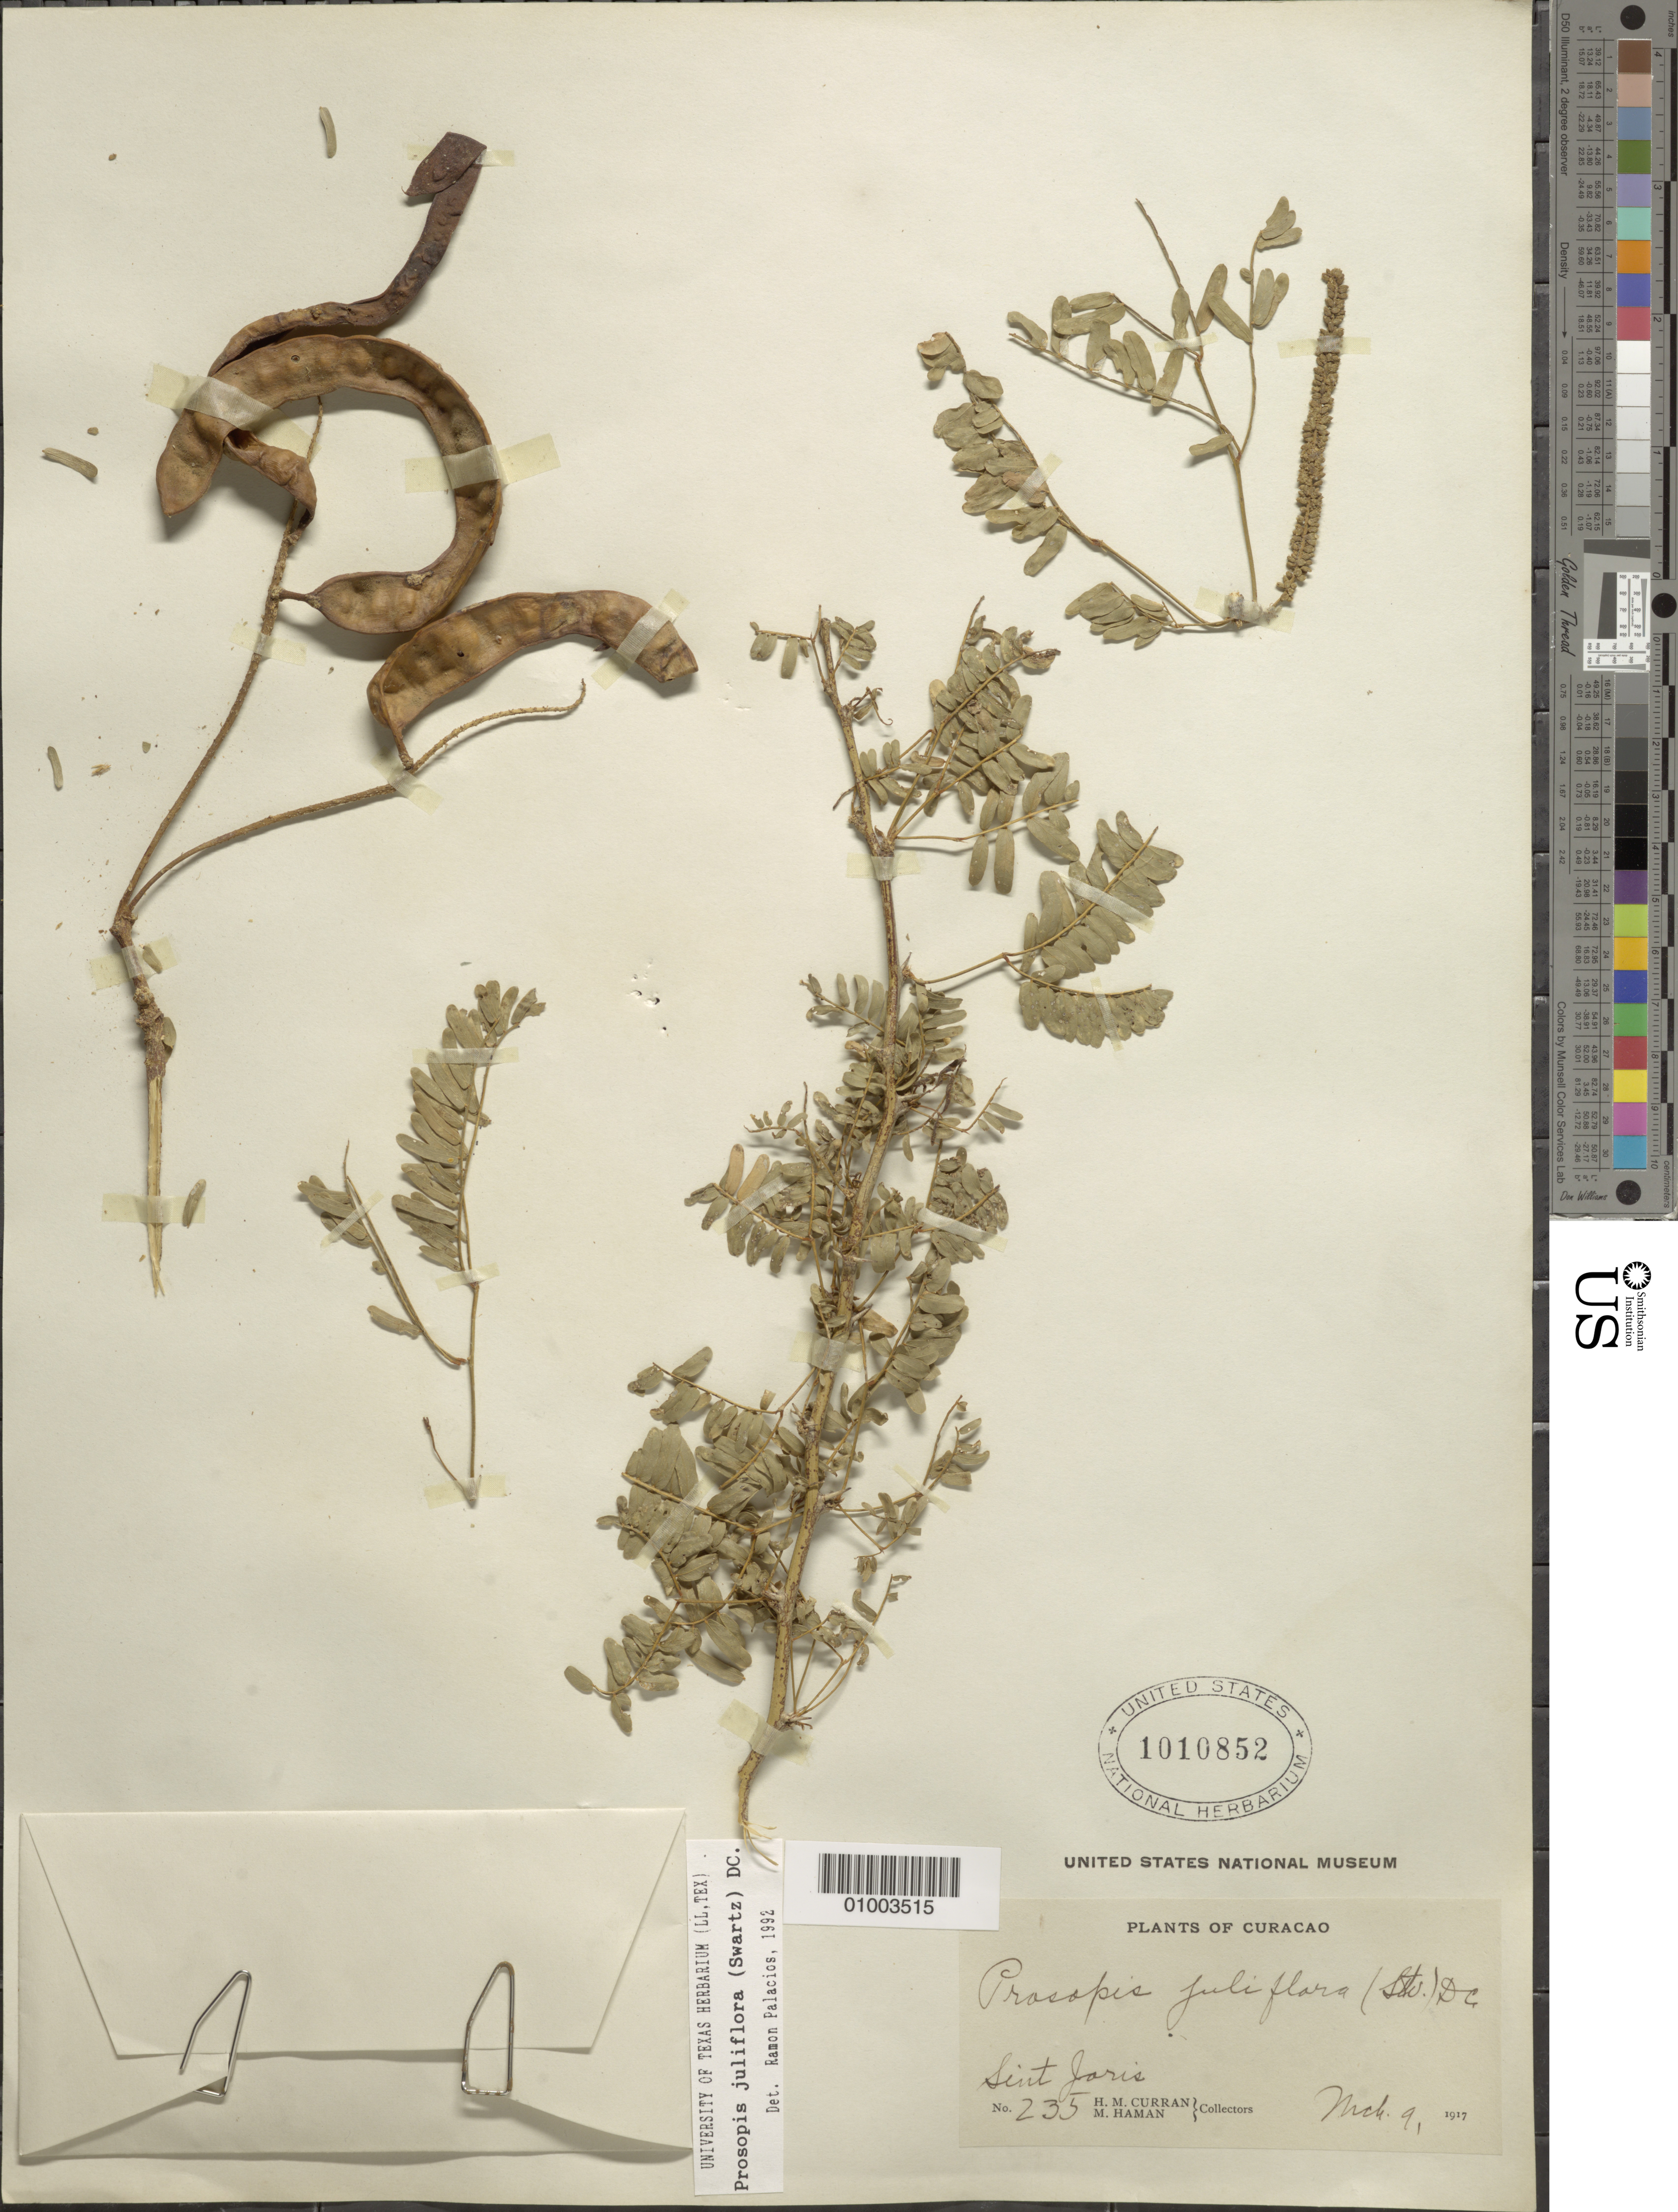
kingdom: Plantae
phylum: Tracheophyta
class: Magnoliopsida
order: Fabales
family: Fabaceae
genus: Neltuma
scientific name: Neltuma juliflora var. juliflora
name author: (Sw.) Raf.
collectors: H. M. Curran & M. Haman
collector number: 235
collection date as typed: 09 Mar 1917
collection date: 1917-03-09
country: Curaçao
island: Curaçao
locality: Sint Joris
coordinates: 0 N, 0 E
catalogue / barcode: US 1010852